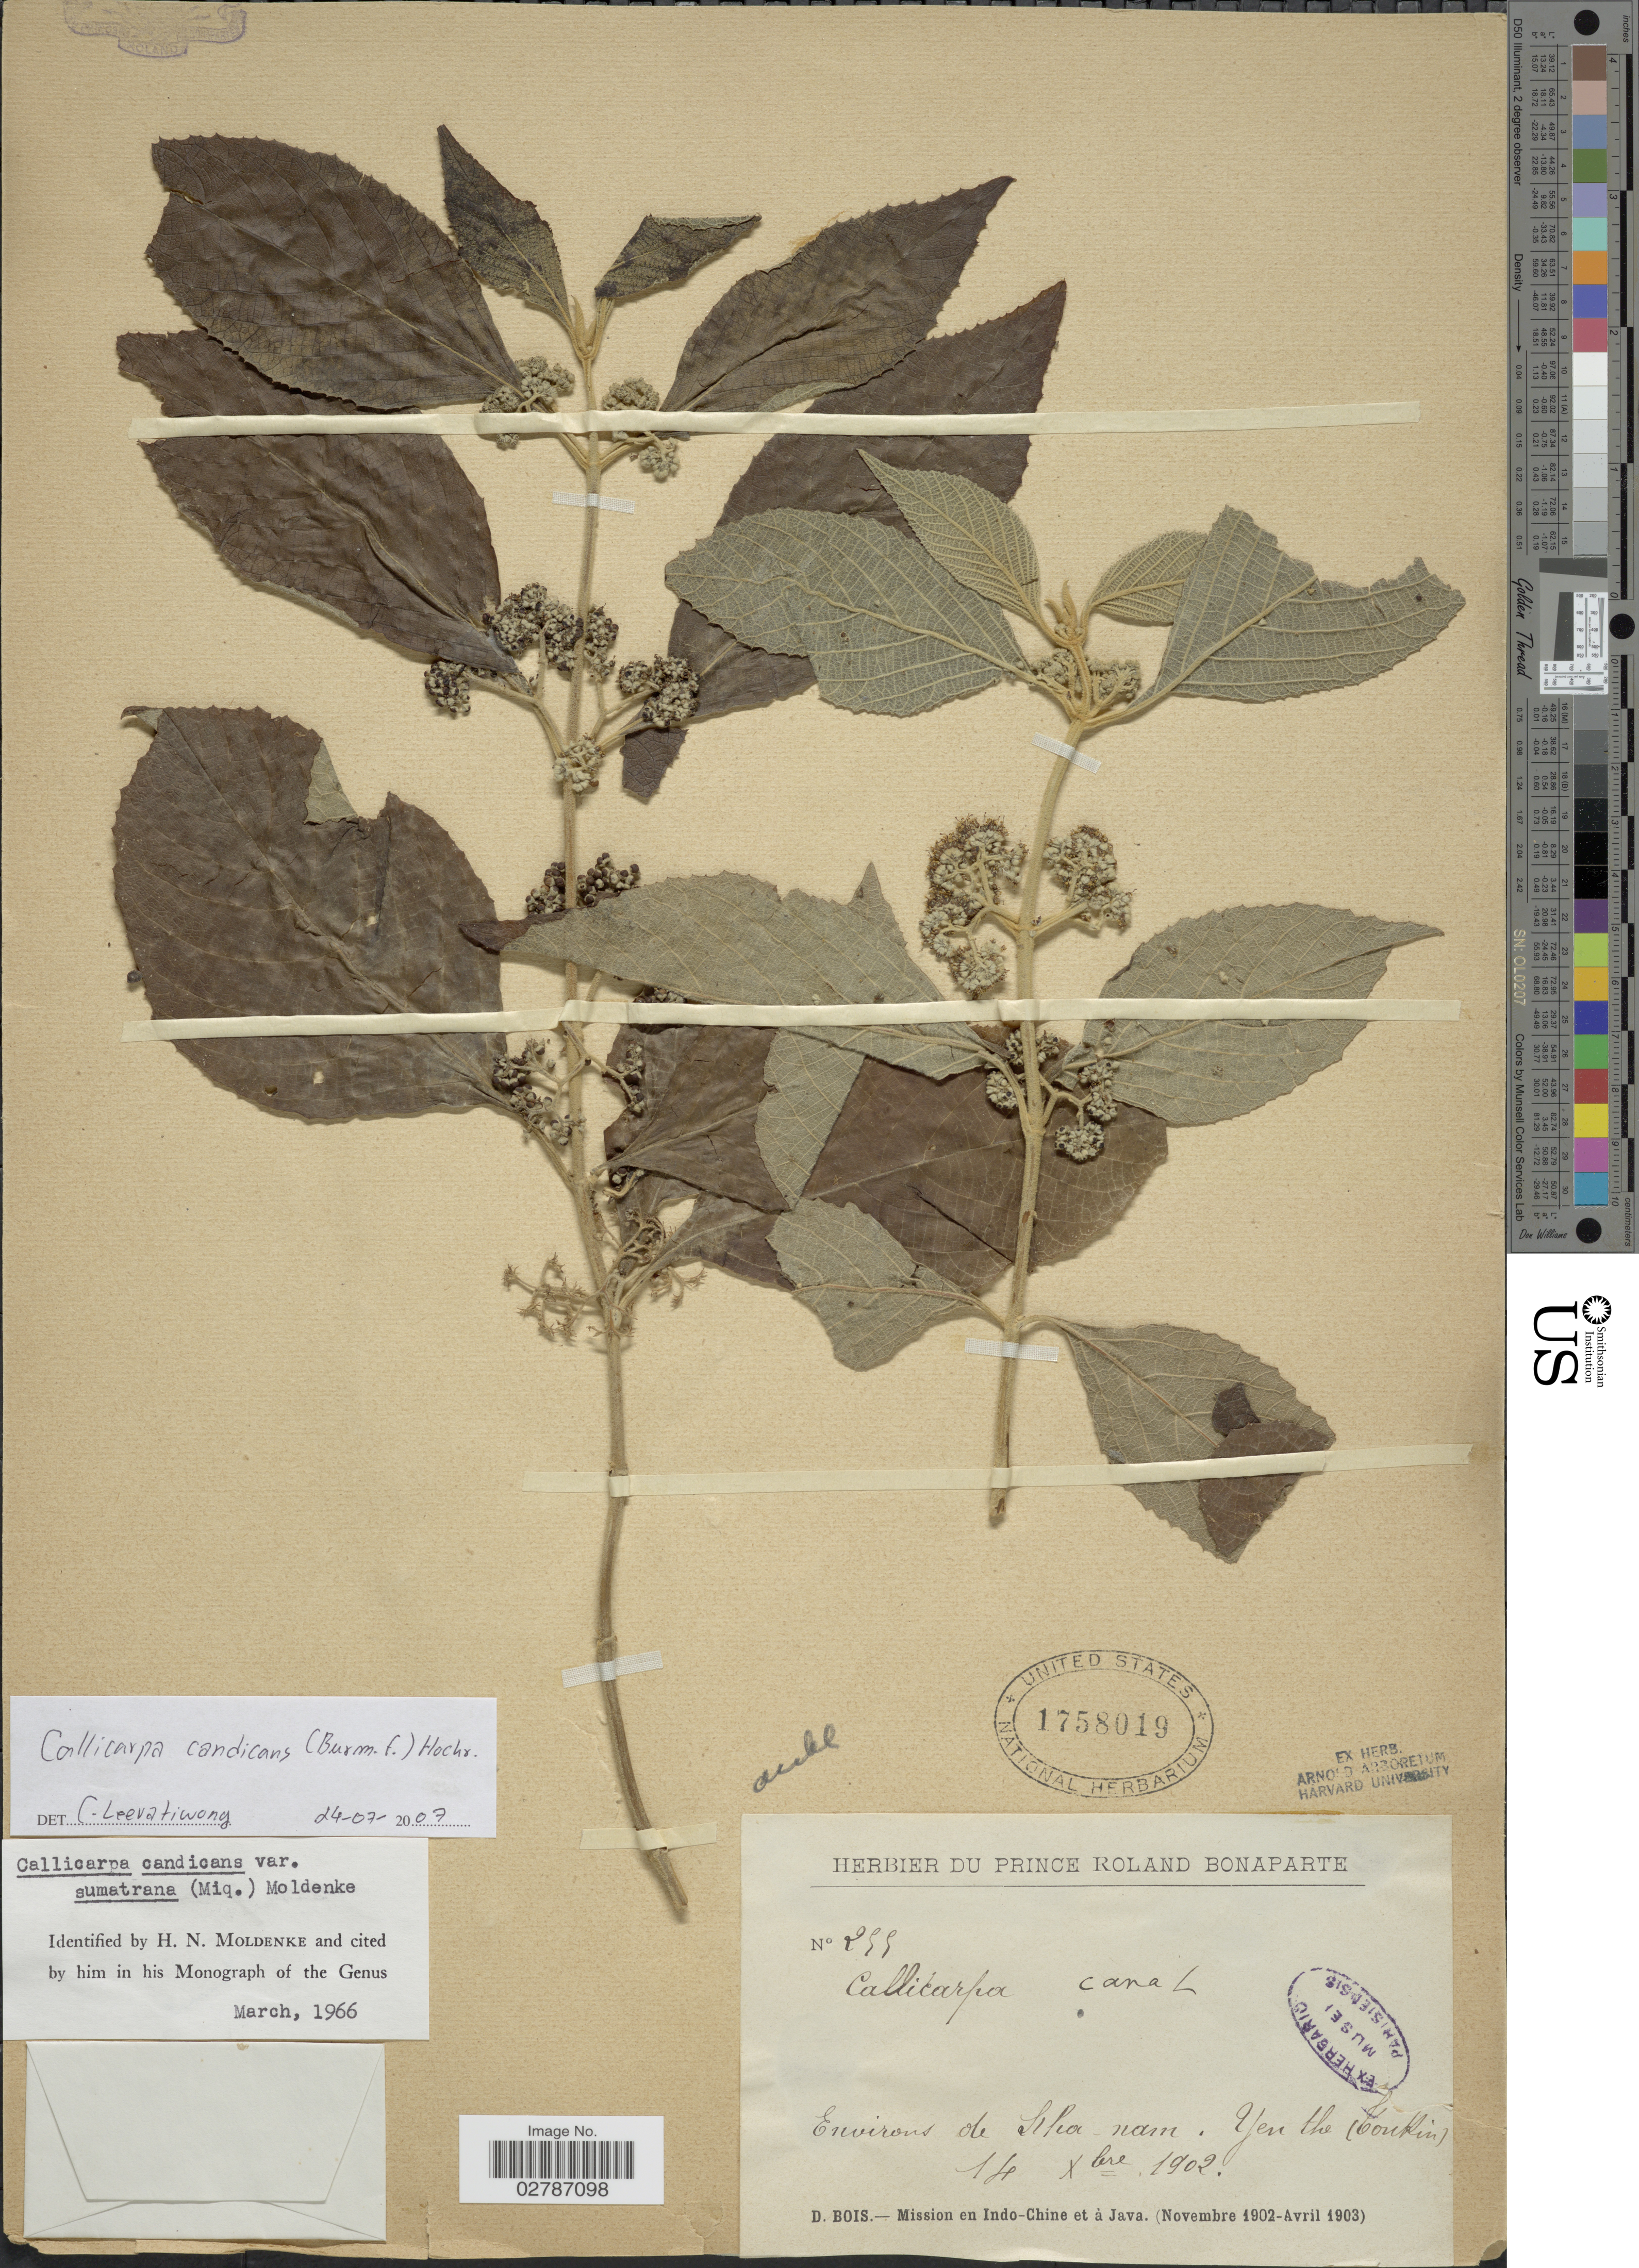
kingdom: Plantae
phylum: Tracheophyta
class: Magnoliopsida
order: Lamiales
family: Lamiaceae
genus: Callicarpa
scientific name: Callicarpa candicans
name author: (Burm. f.) Hochr.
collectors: D. Bois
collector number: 255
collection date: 1902-12-14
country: Vietnam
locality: Environs de Sha-Nam, Yen the (Tonkin). Indo-Chine et à Java.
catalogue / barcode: US 1758019